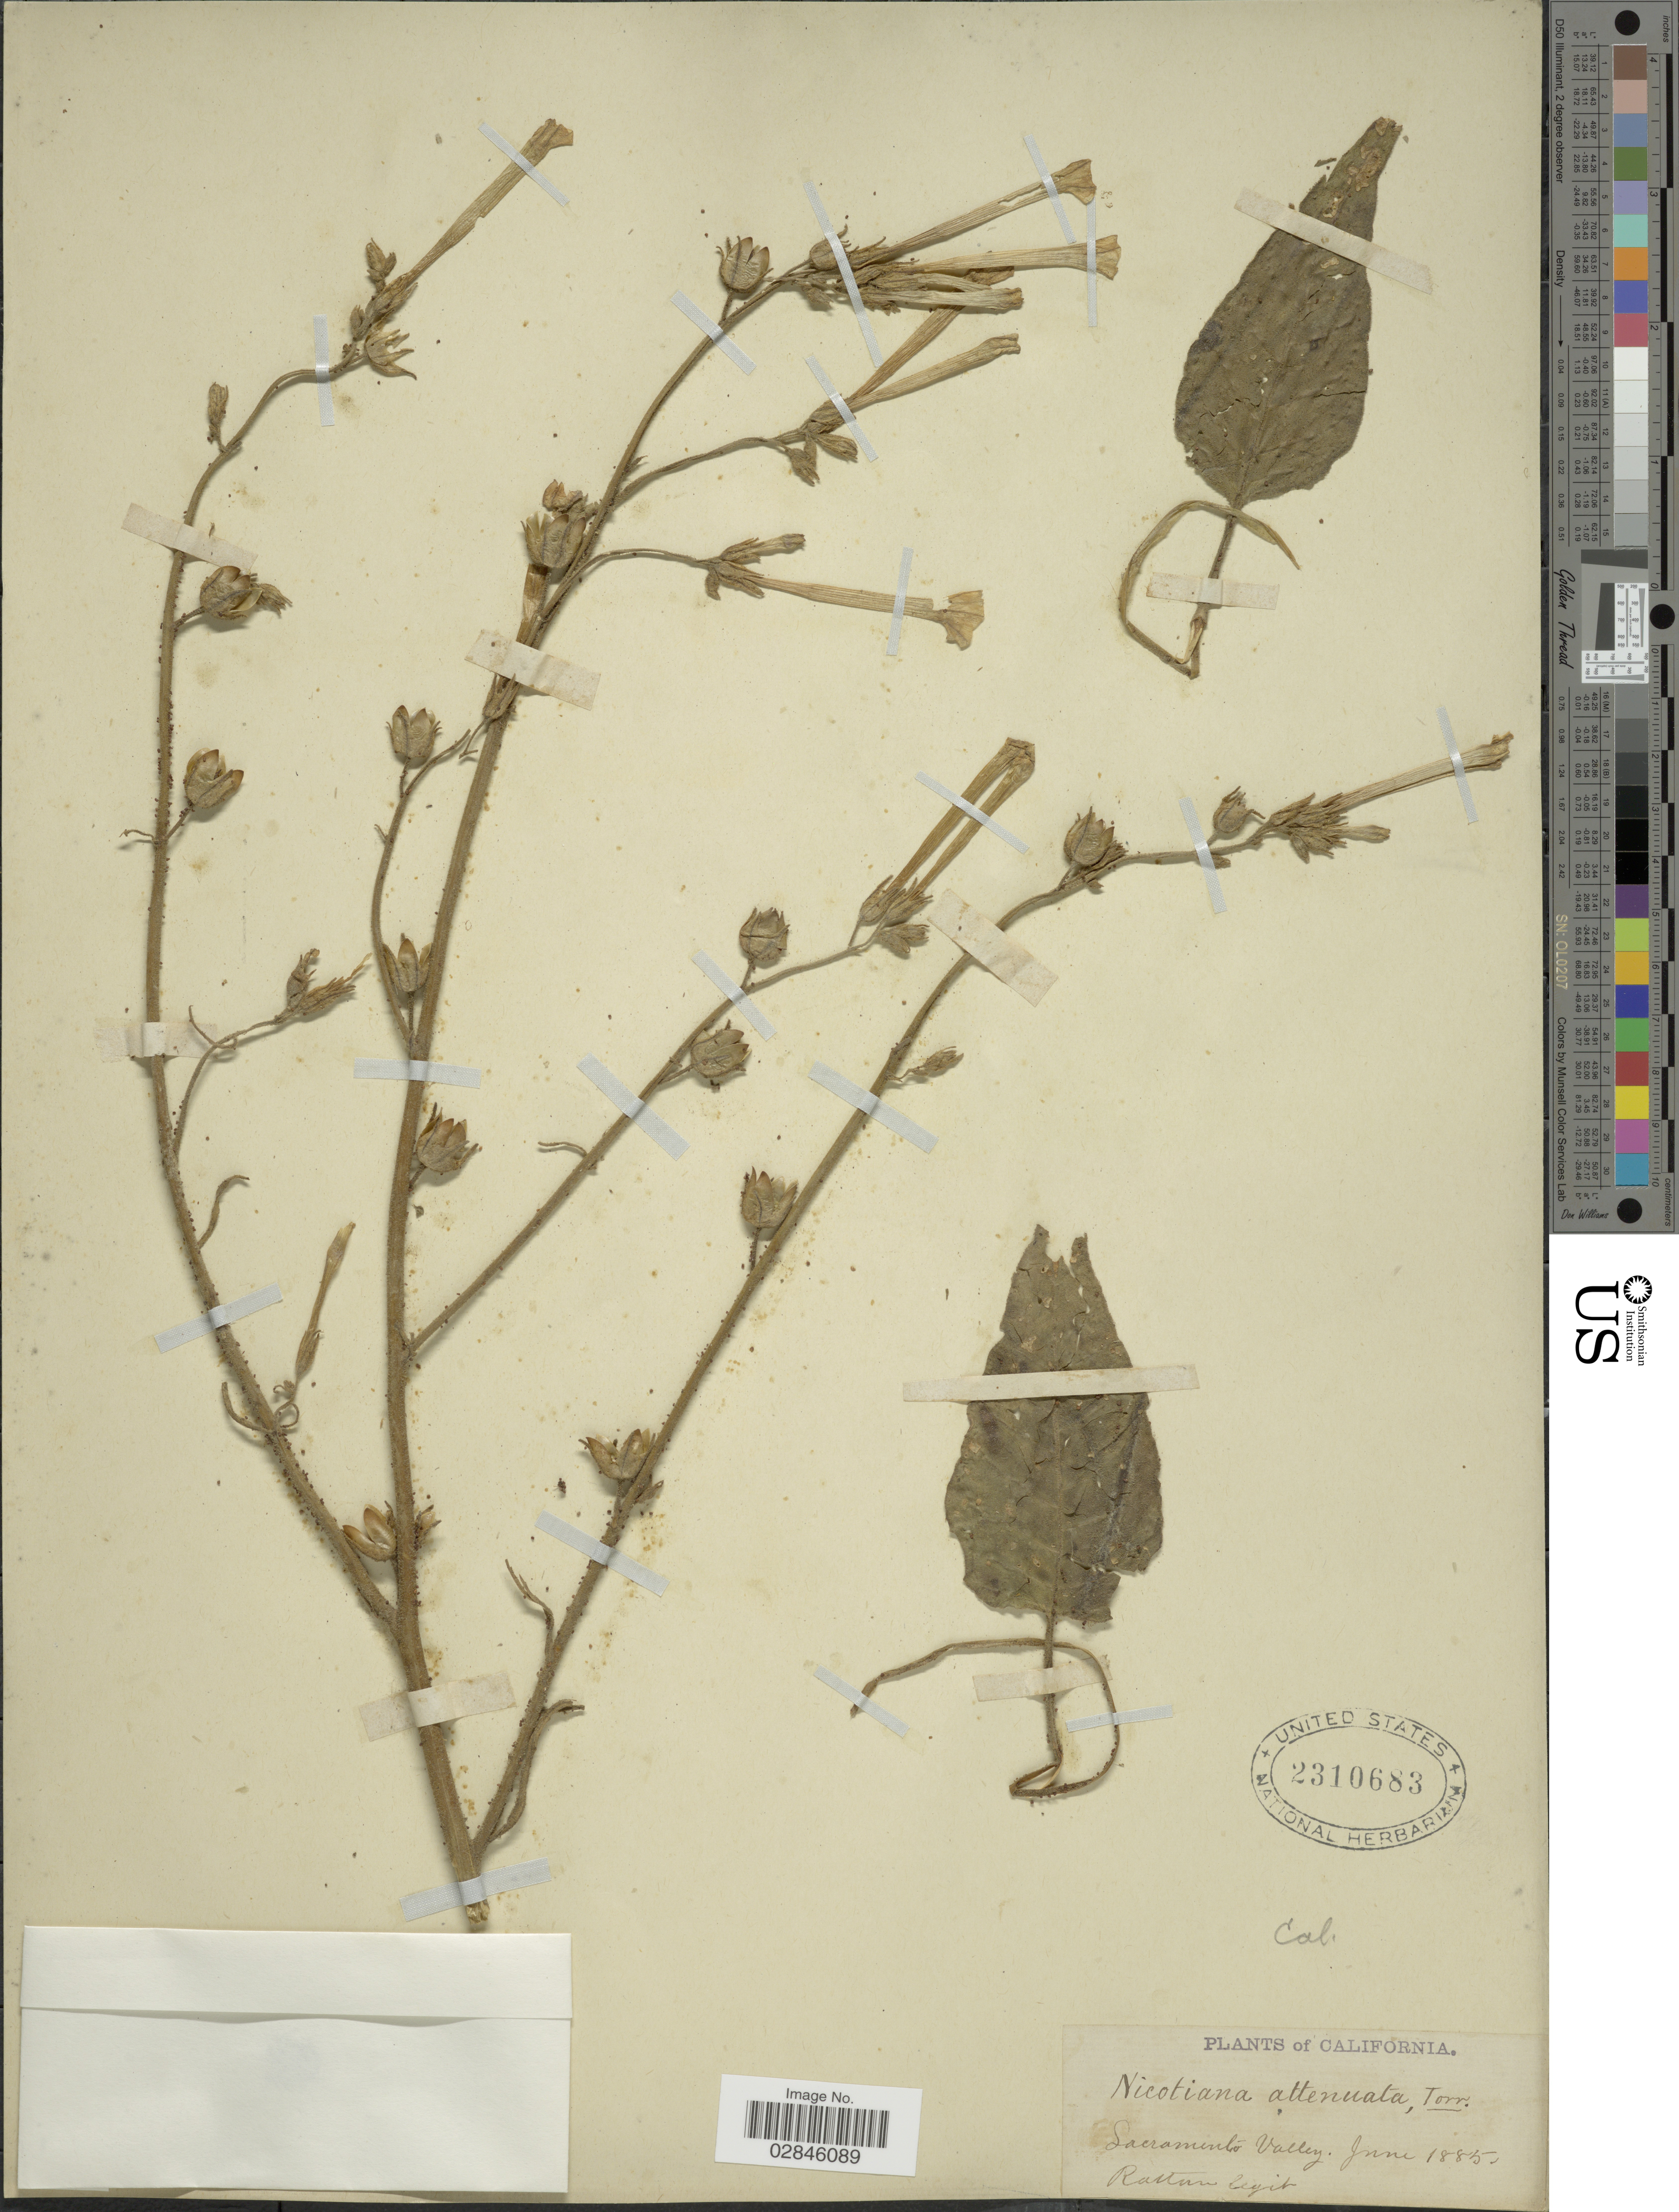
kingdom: Plantae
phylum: Tracheophyta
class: Magnoliopsida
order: Solanales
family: Solanaceae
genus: Nicotiana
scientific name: Nicotiana attenuata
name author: Torr. ex S. Watson in C. King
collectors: V. Rattan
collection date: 1885-06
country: United States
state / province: California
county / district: Sacramento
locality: Cal. Sacramento Valley.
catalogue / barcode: US 2310683